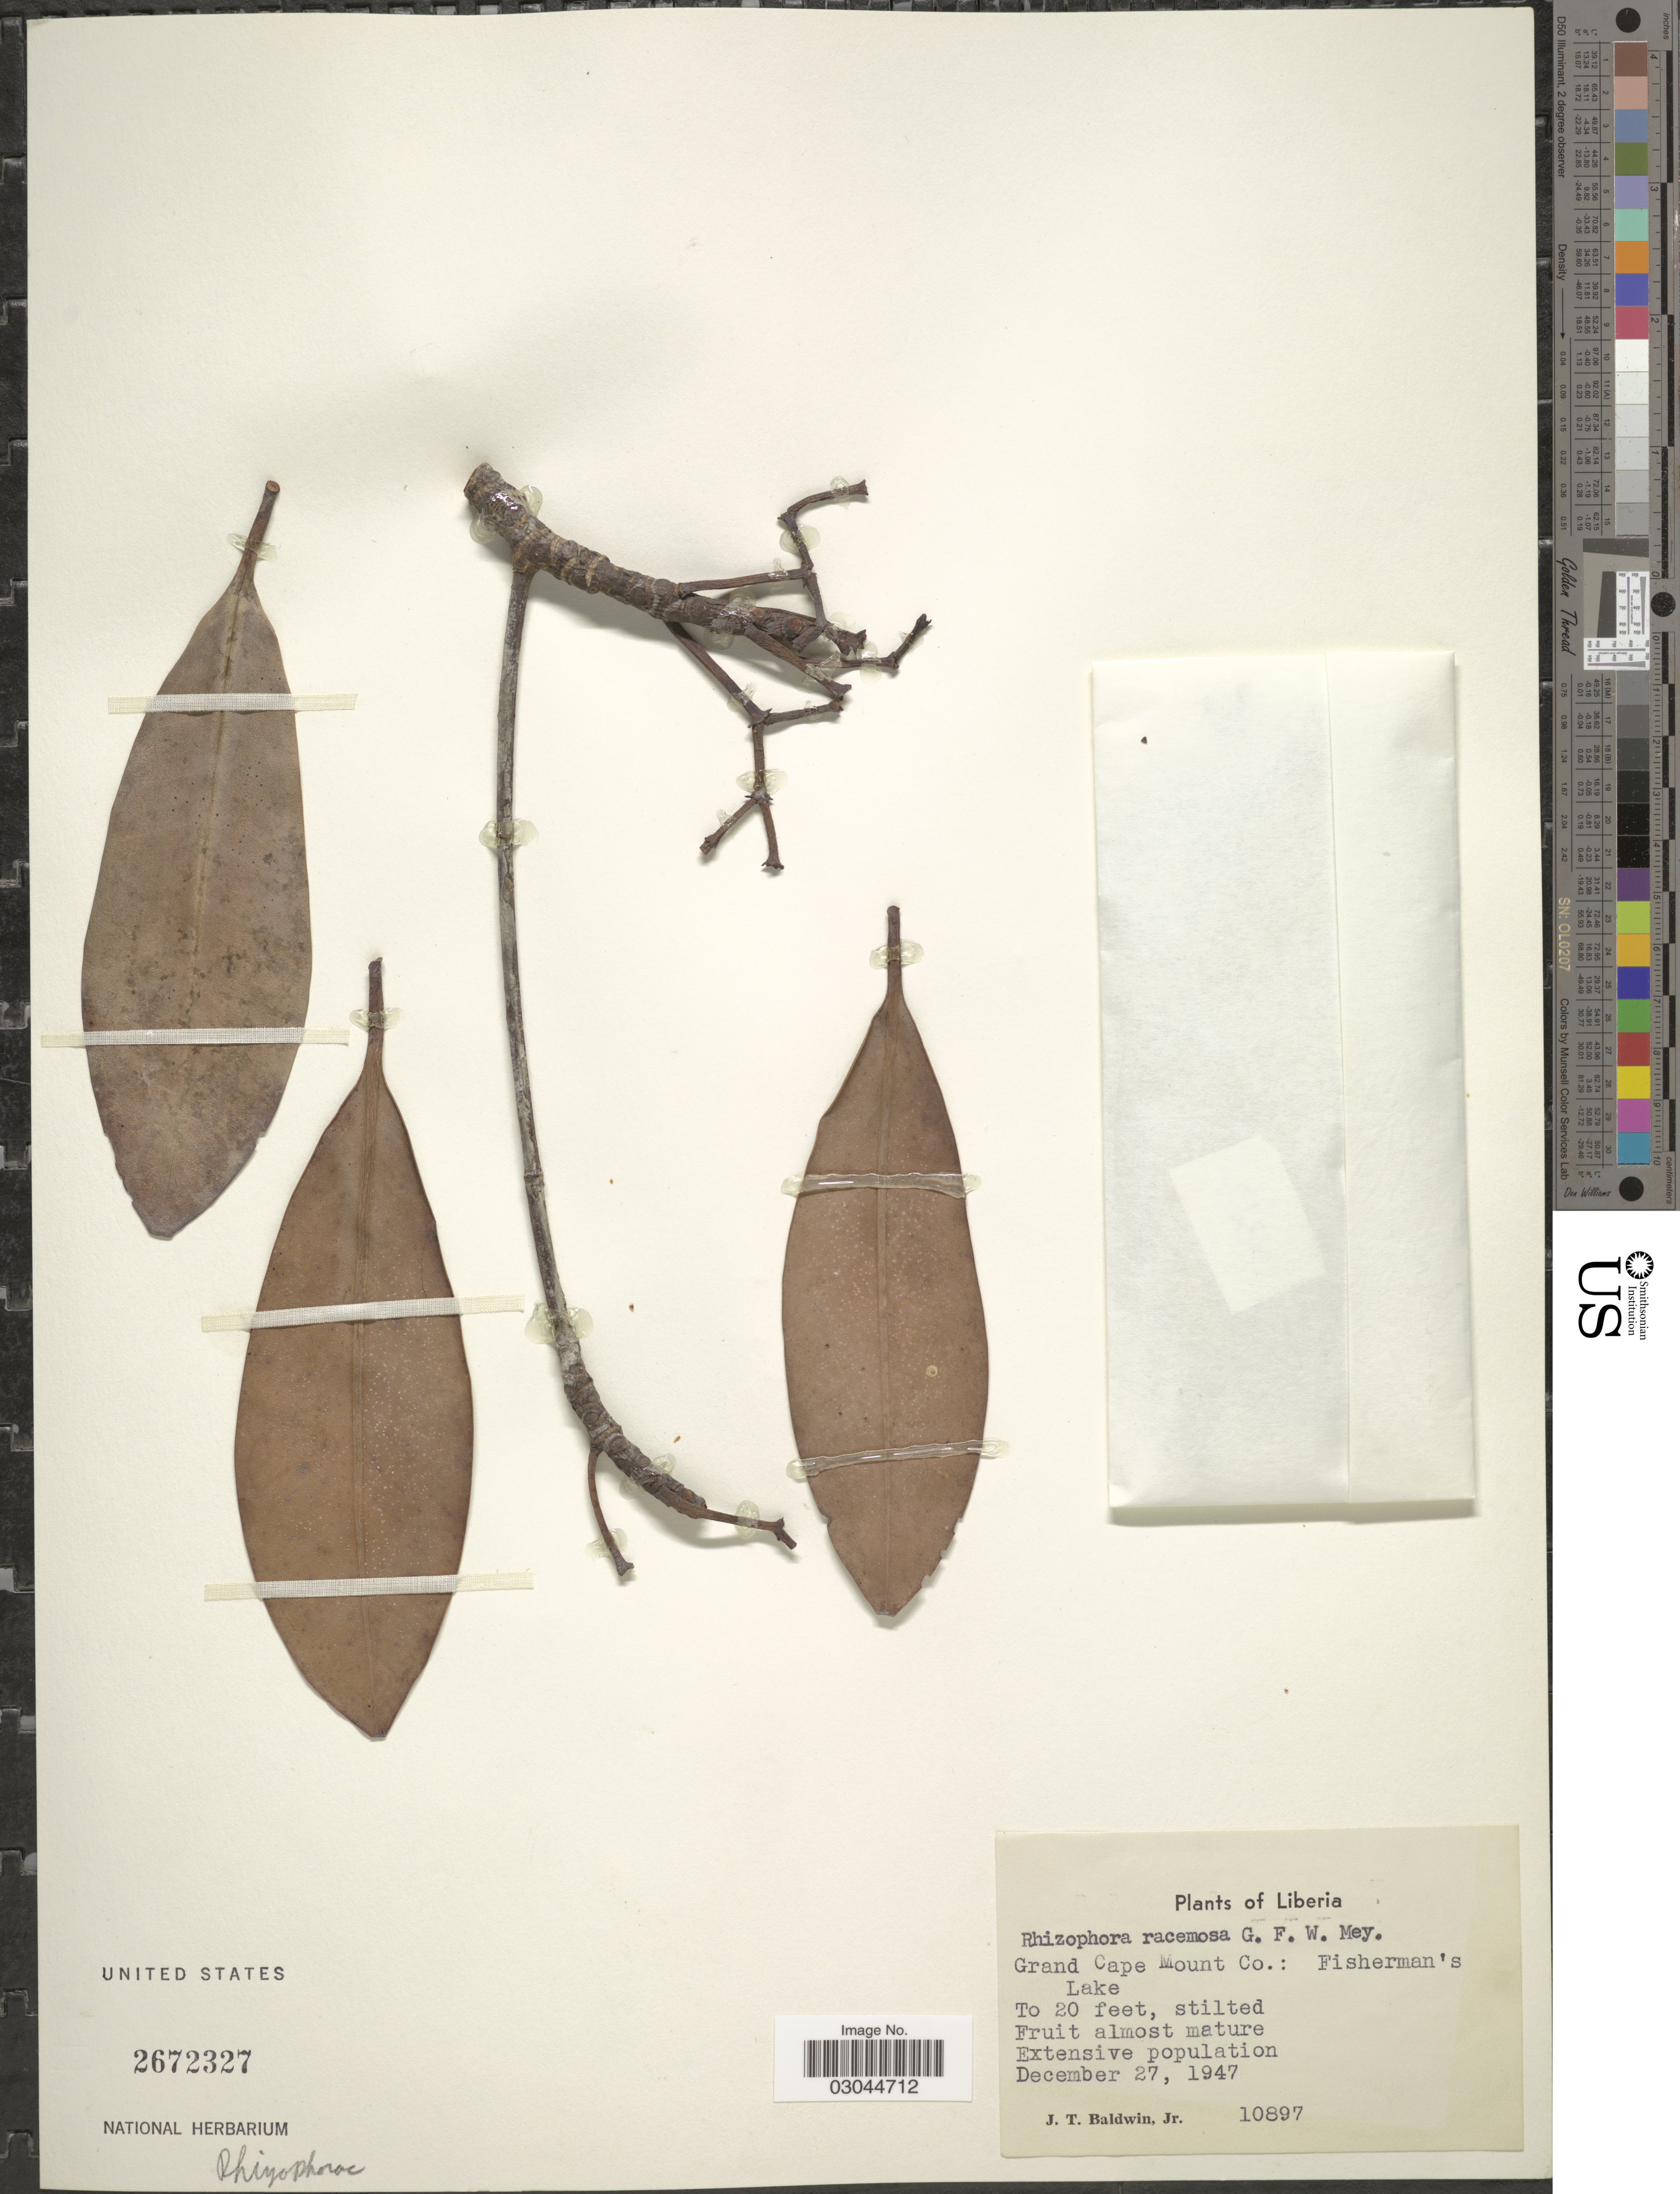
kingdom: Plantae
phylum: Tracheophyta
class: Magnoliopsida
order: Malpighiales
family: Rhizophoraceae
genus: Rhizophora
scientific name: Rhizophora racemosa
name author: G. Mey.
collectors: J. T. Baldwin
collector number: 10897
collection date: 1947-12-27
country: Liberia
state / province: Grand Cape Mount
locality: Grand Cape Mount Co.: Fisherman's Lake.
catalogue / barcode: US 2672327